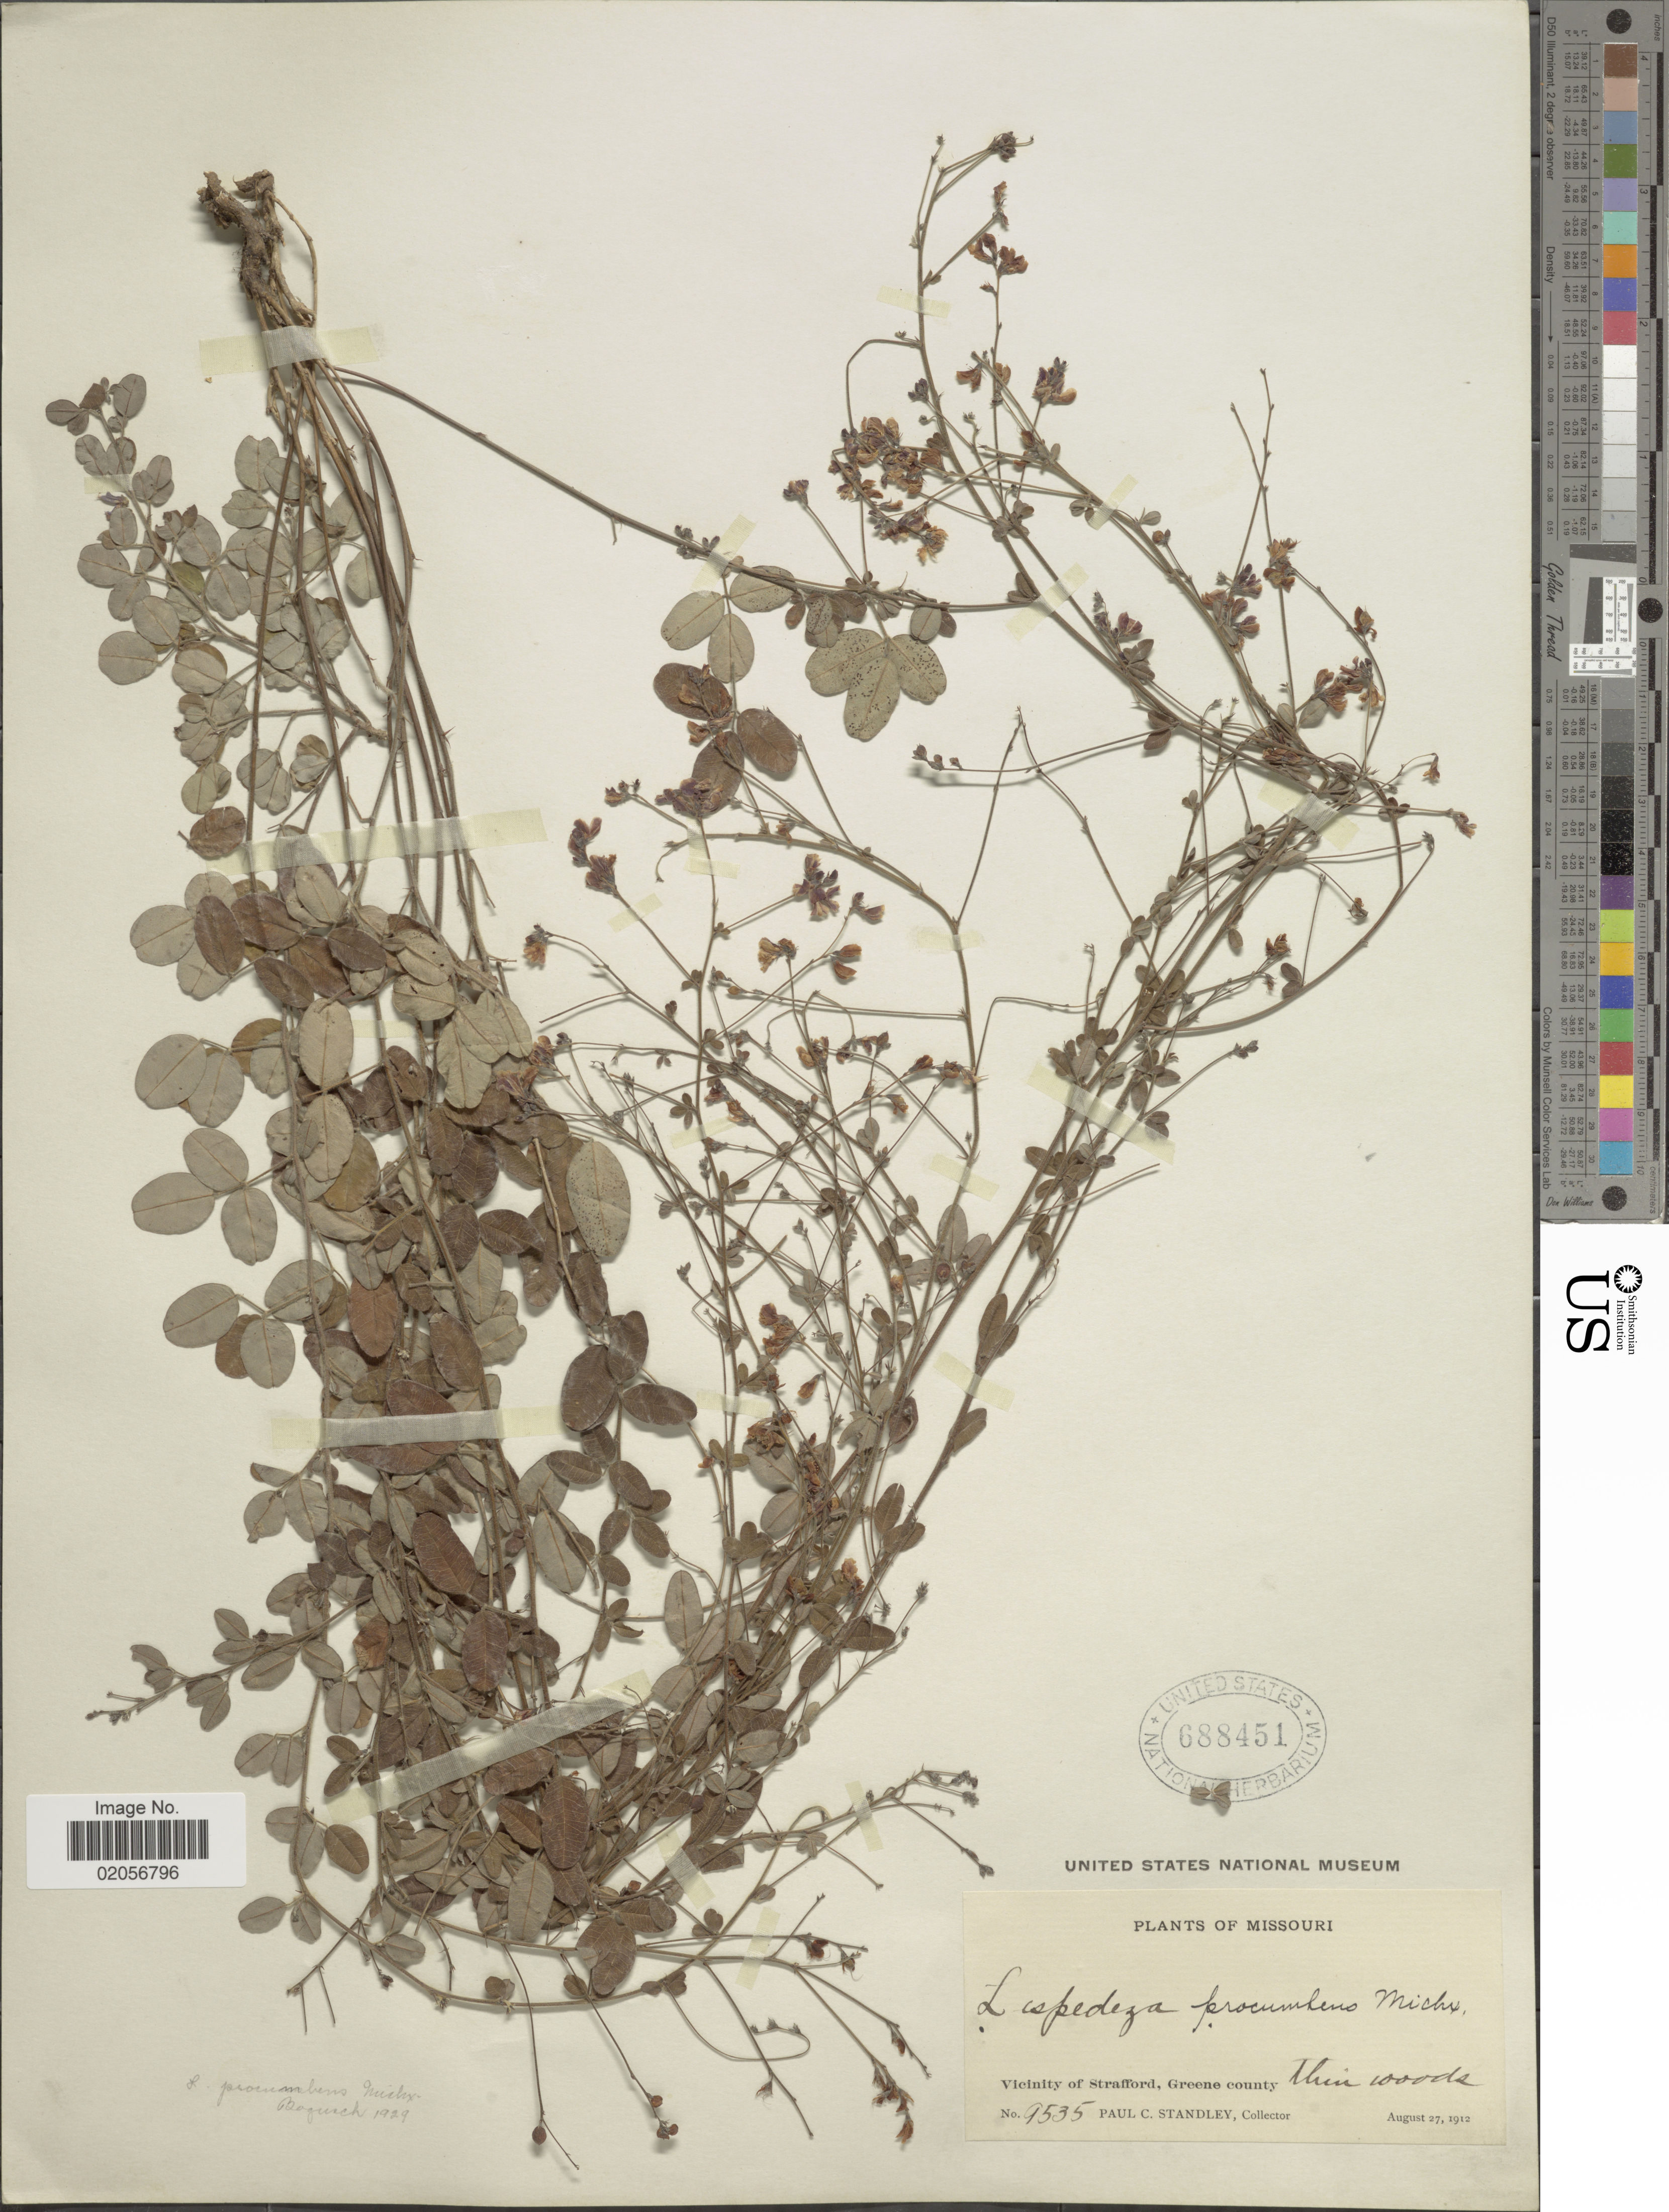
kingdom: Plantae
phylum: Tracheophyta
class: Magnoliopsida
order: Fabales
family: Fabaceae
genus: Lespedeza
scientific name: Lespedeza procumbens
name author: Michx.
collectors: P. C. Standley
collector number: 9535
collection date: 1912-08-27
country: United States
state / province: Missouri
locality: Vicinity of Strafford, Greene County. Thin woods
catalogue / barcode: US 688451